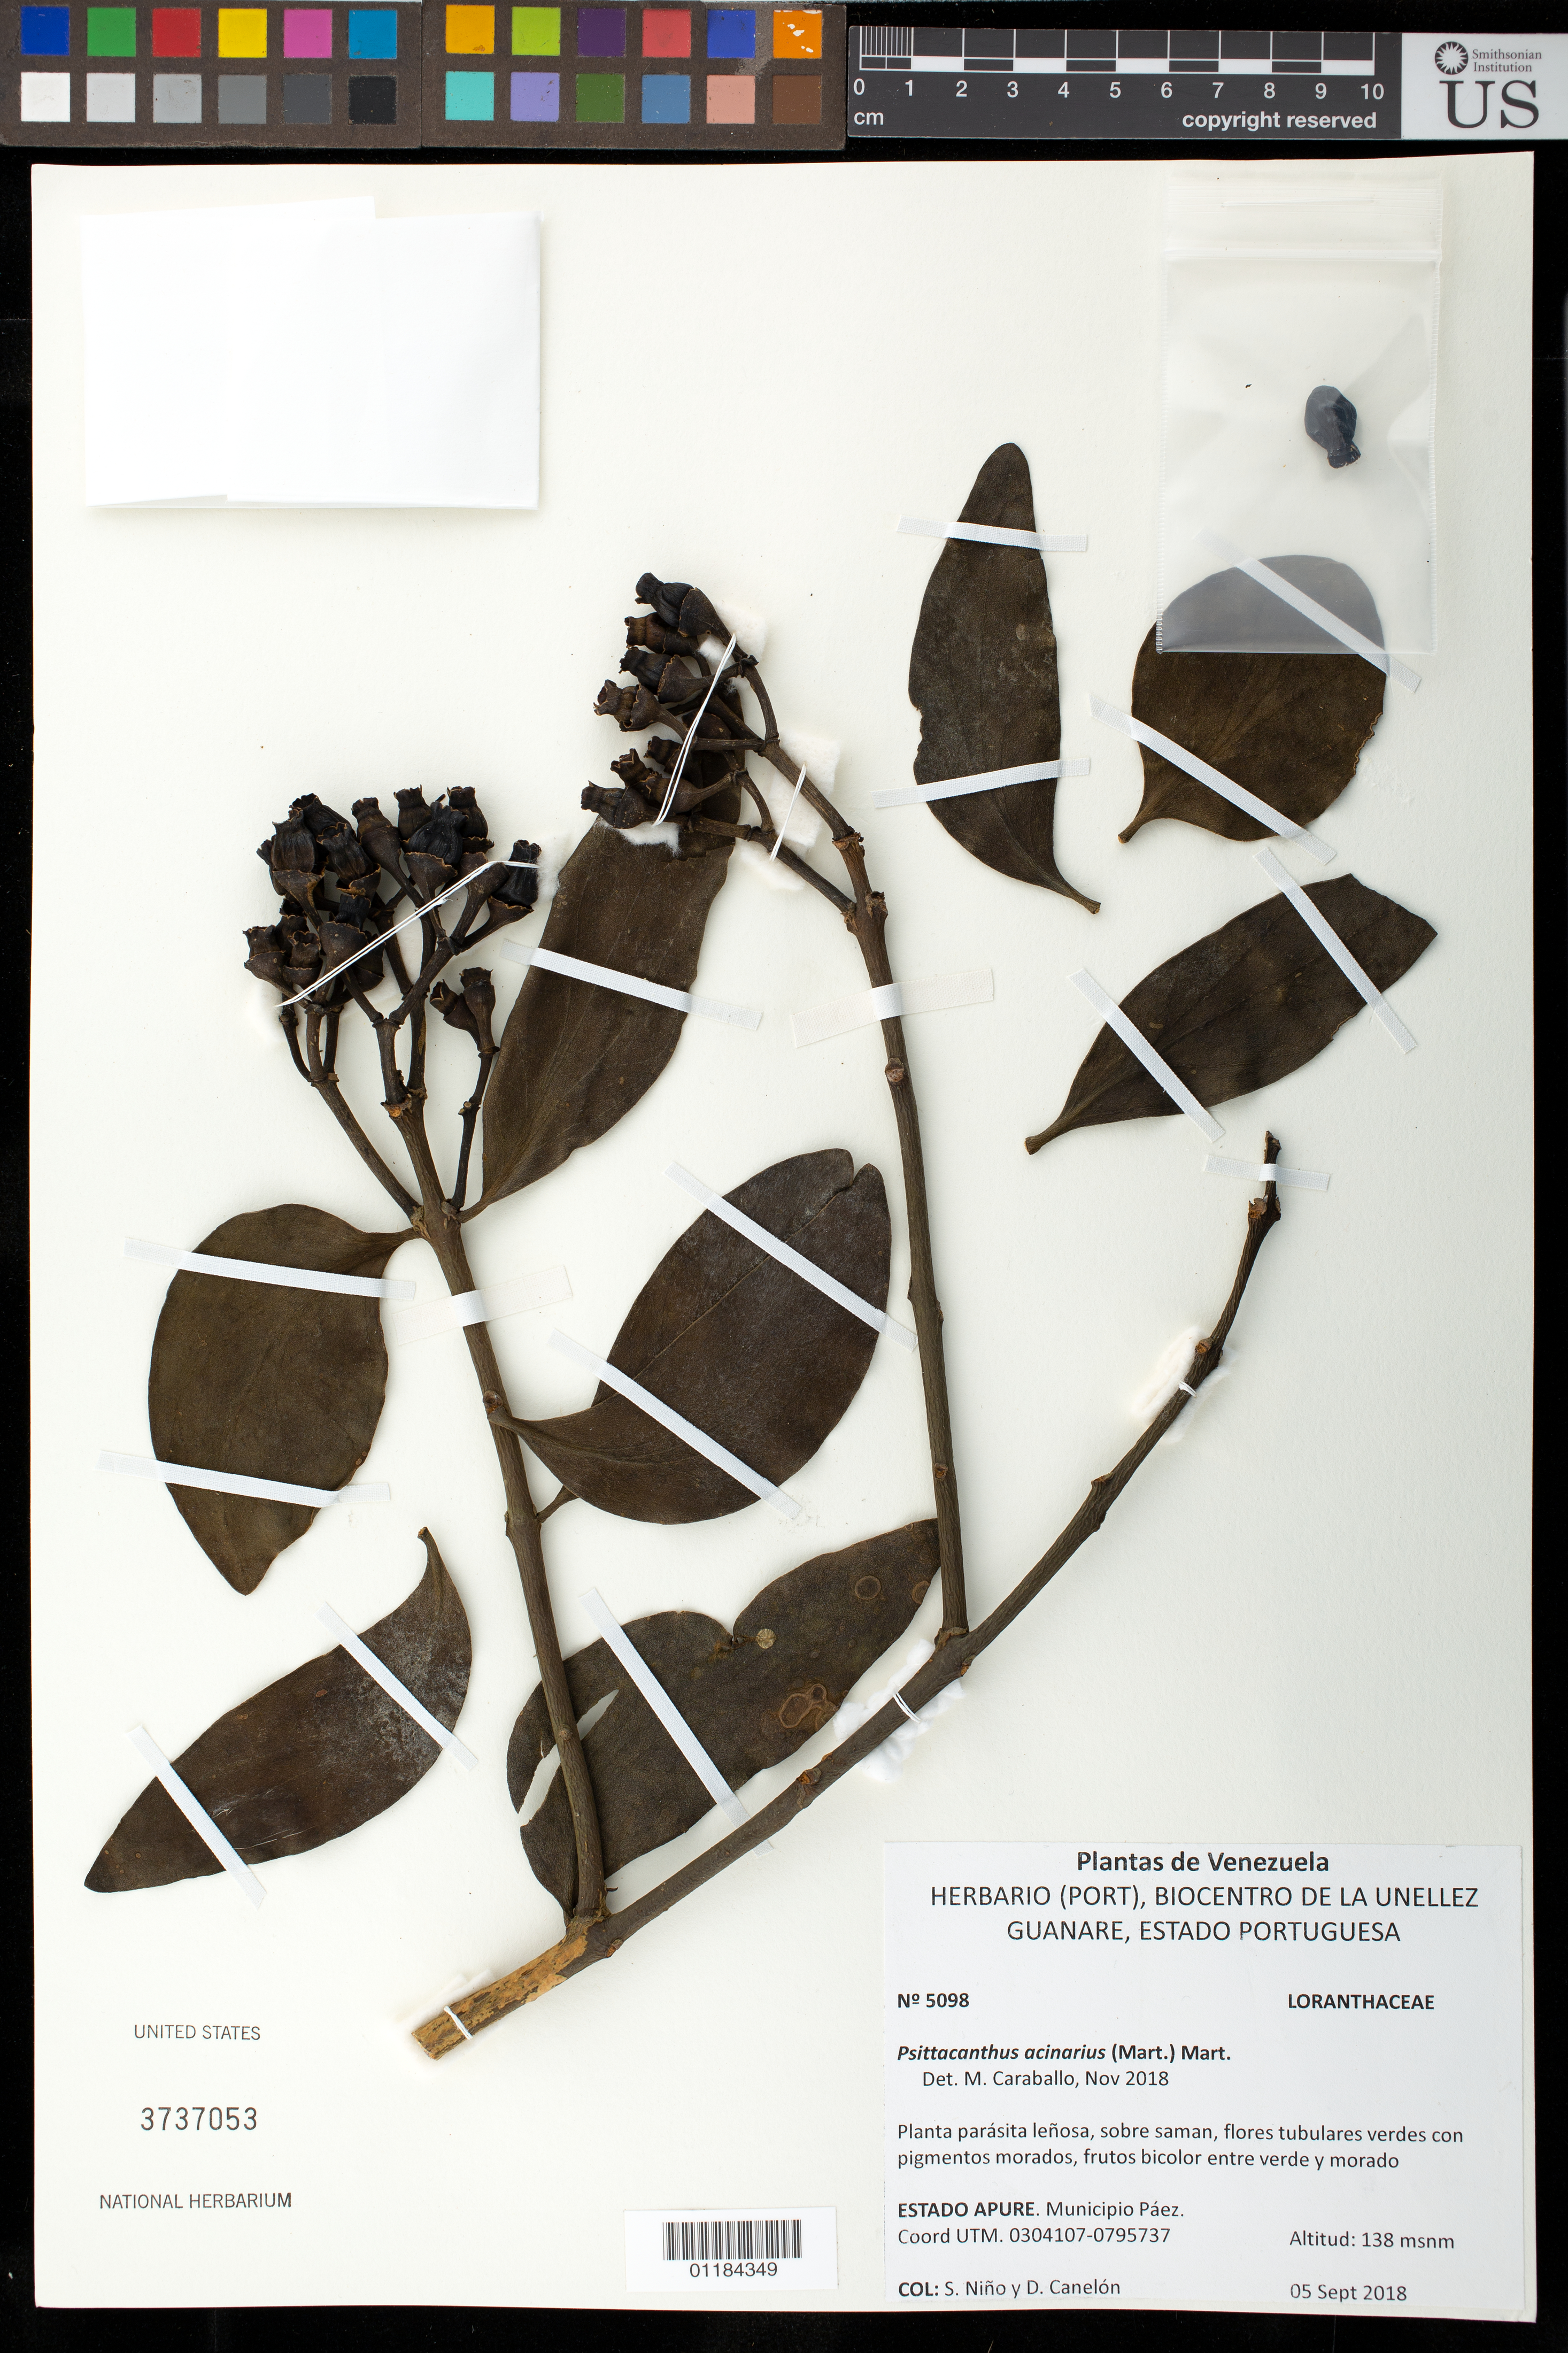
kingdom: Plantae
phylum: Tracheophyta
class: Magnoliopsida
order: Santalales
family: Loranthaceae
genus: Psittacanthus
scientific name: Psittacanthus acinarius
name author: (Mart.) Mart.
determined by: Caraballo-Ortiz, Marcos A., (MISS), University of Mississippi (UNITED STATES)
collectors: S. M. Niño & D. Canelón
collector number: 5098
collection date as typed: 05 sept 2018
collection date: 2018-09-05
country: Venezuela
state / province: Apure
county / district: Paez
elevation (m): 138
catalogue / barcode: US 3737053